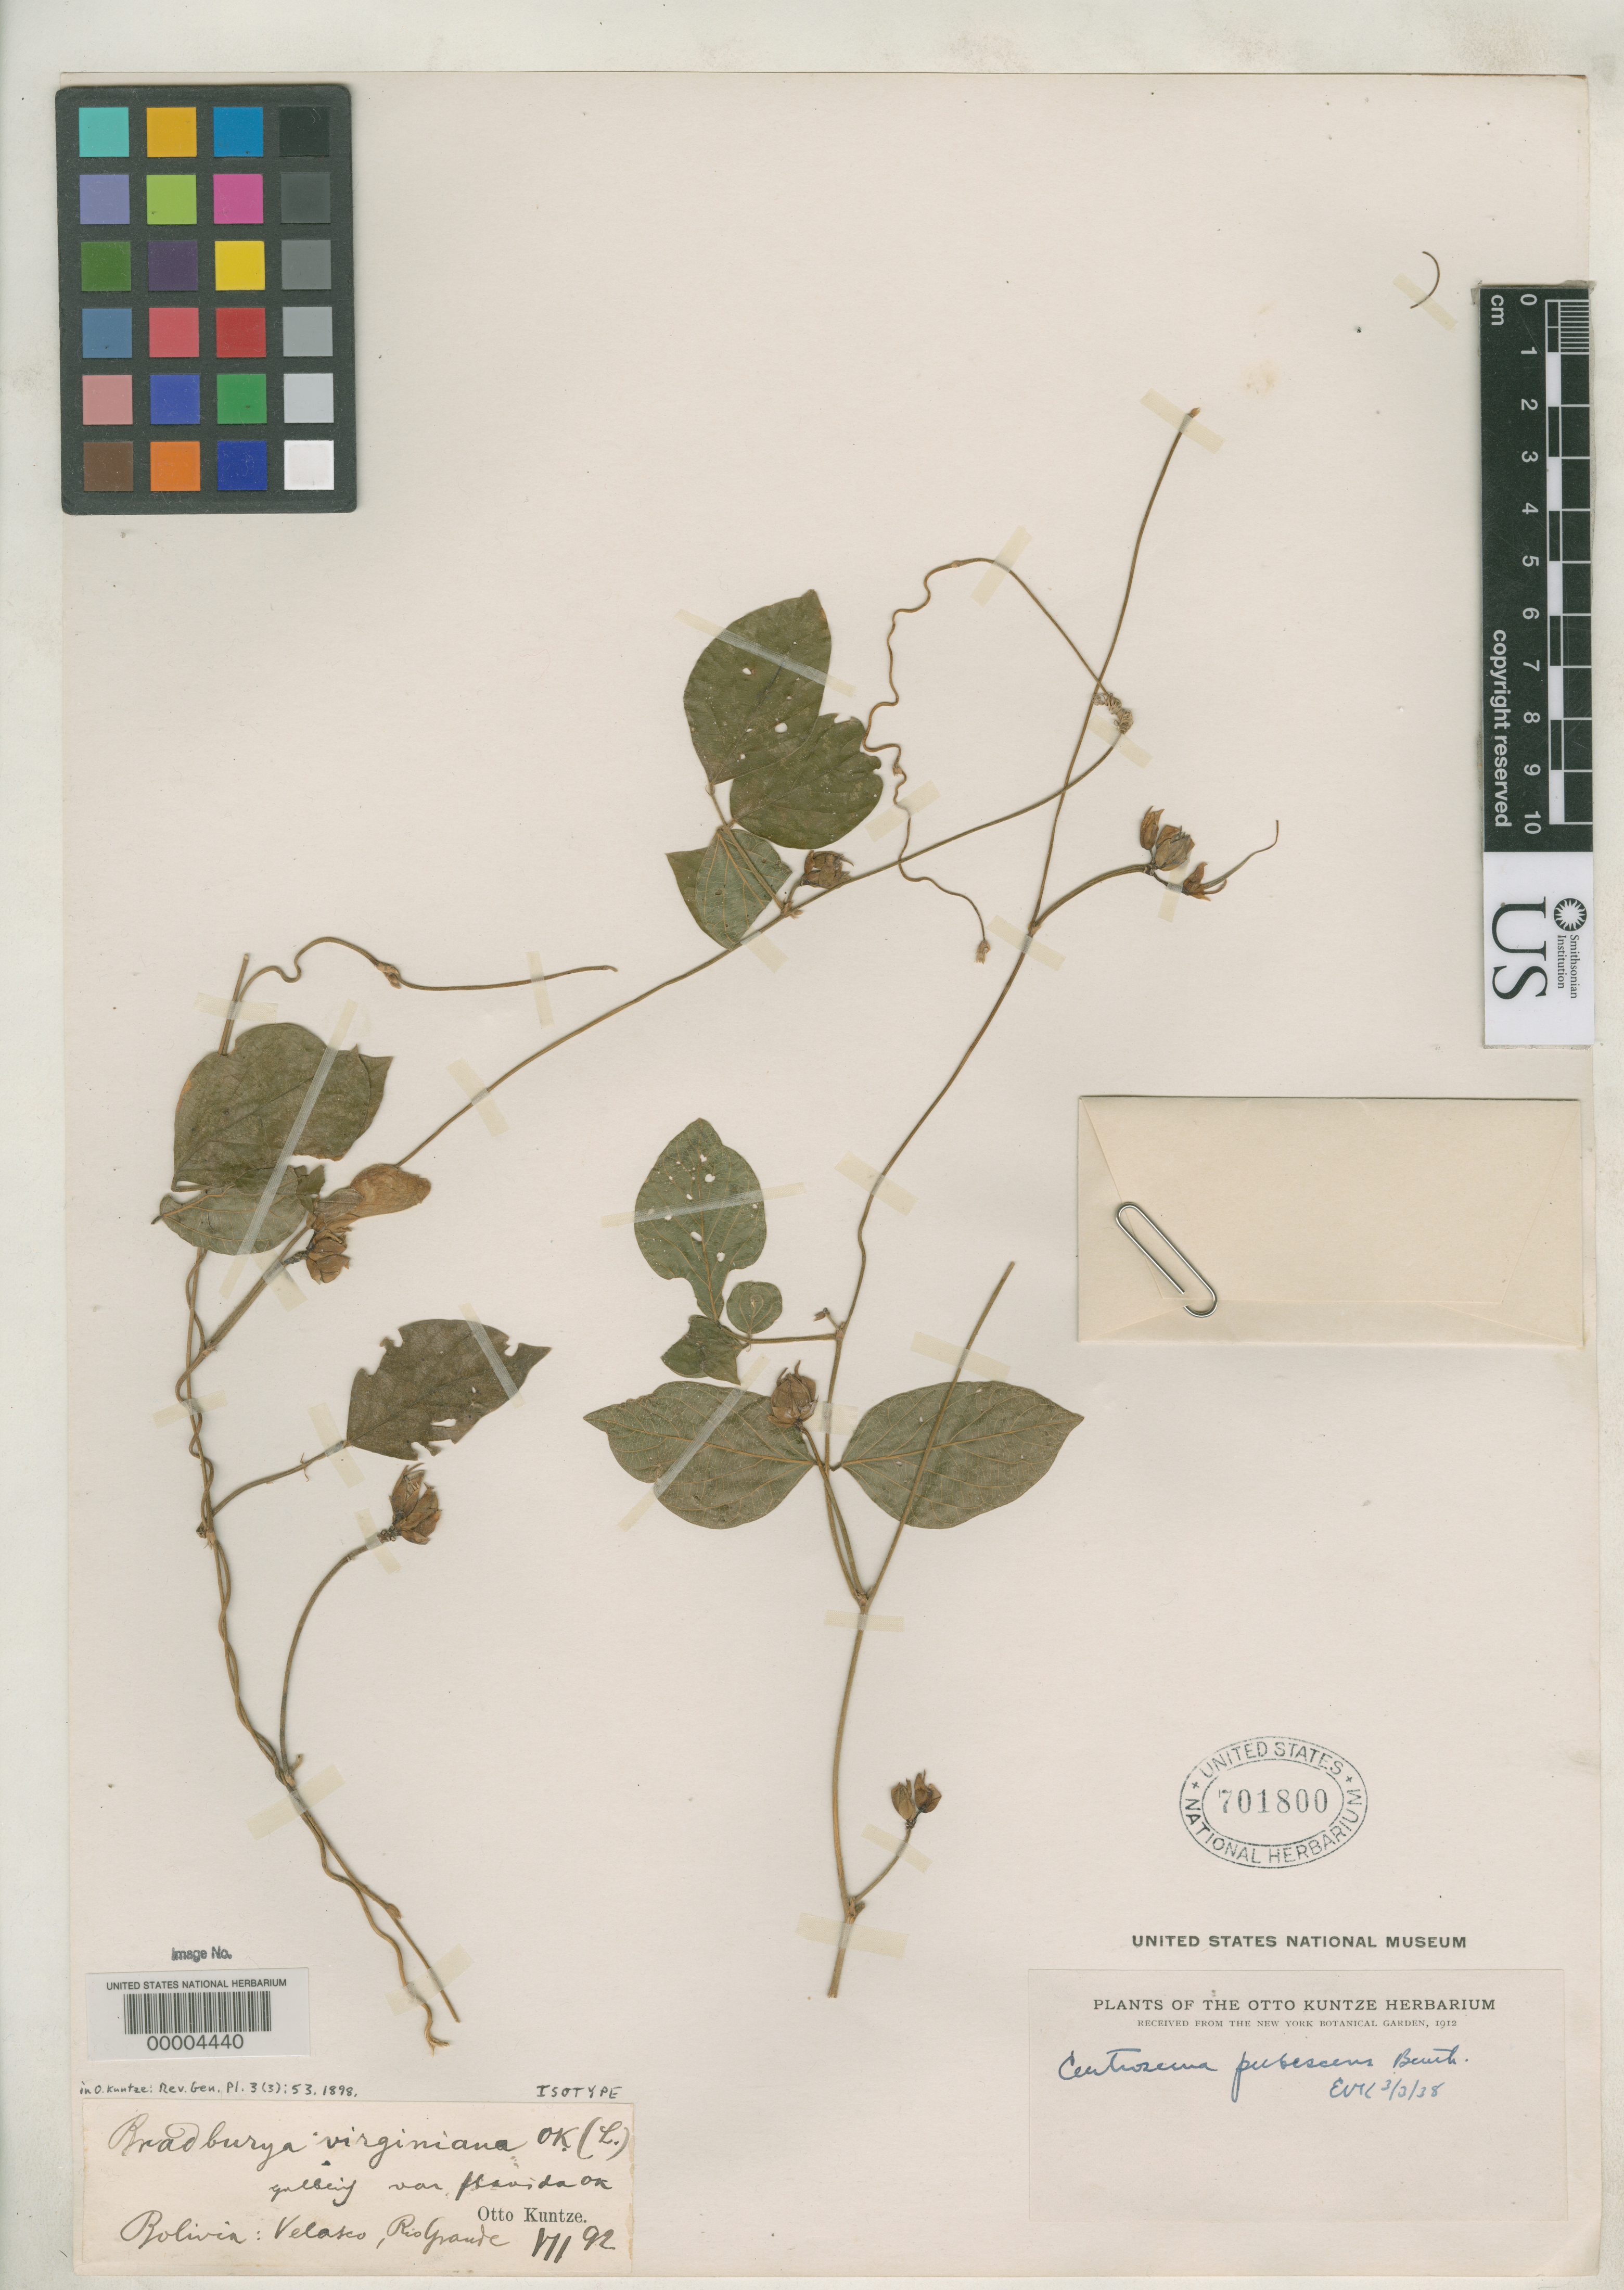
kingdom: Plantae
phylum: Tracheophyta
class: Magnoliopsida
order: Fabales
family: Fabaceae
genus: Bradburya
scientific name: Bradburya virginiana var. flavida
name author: Kuntze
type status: Isotype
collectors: C.E.O. Kuntze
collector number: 11192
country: Bolivia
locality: Velasco, Rio Grande.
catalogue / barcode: US 701800